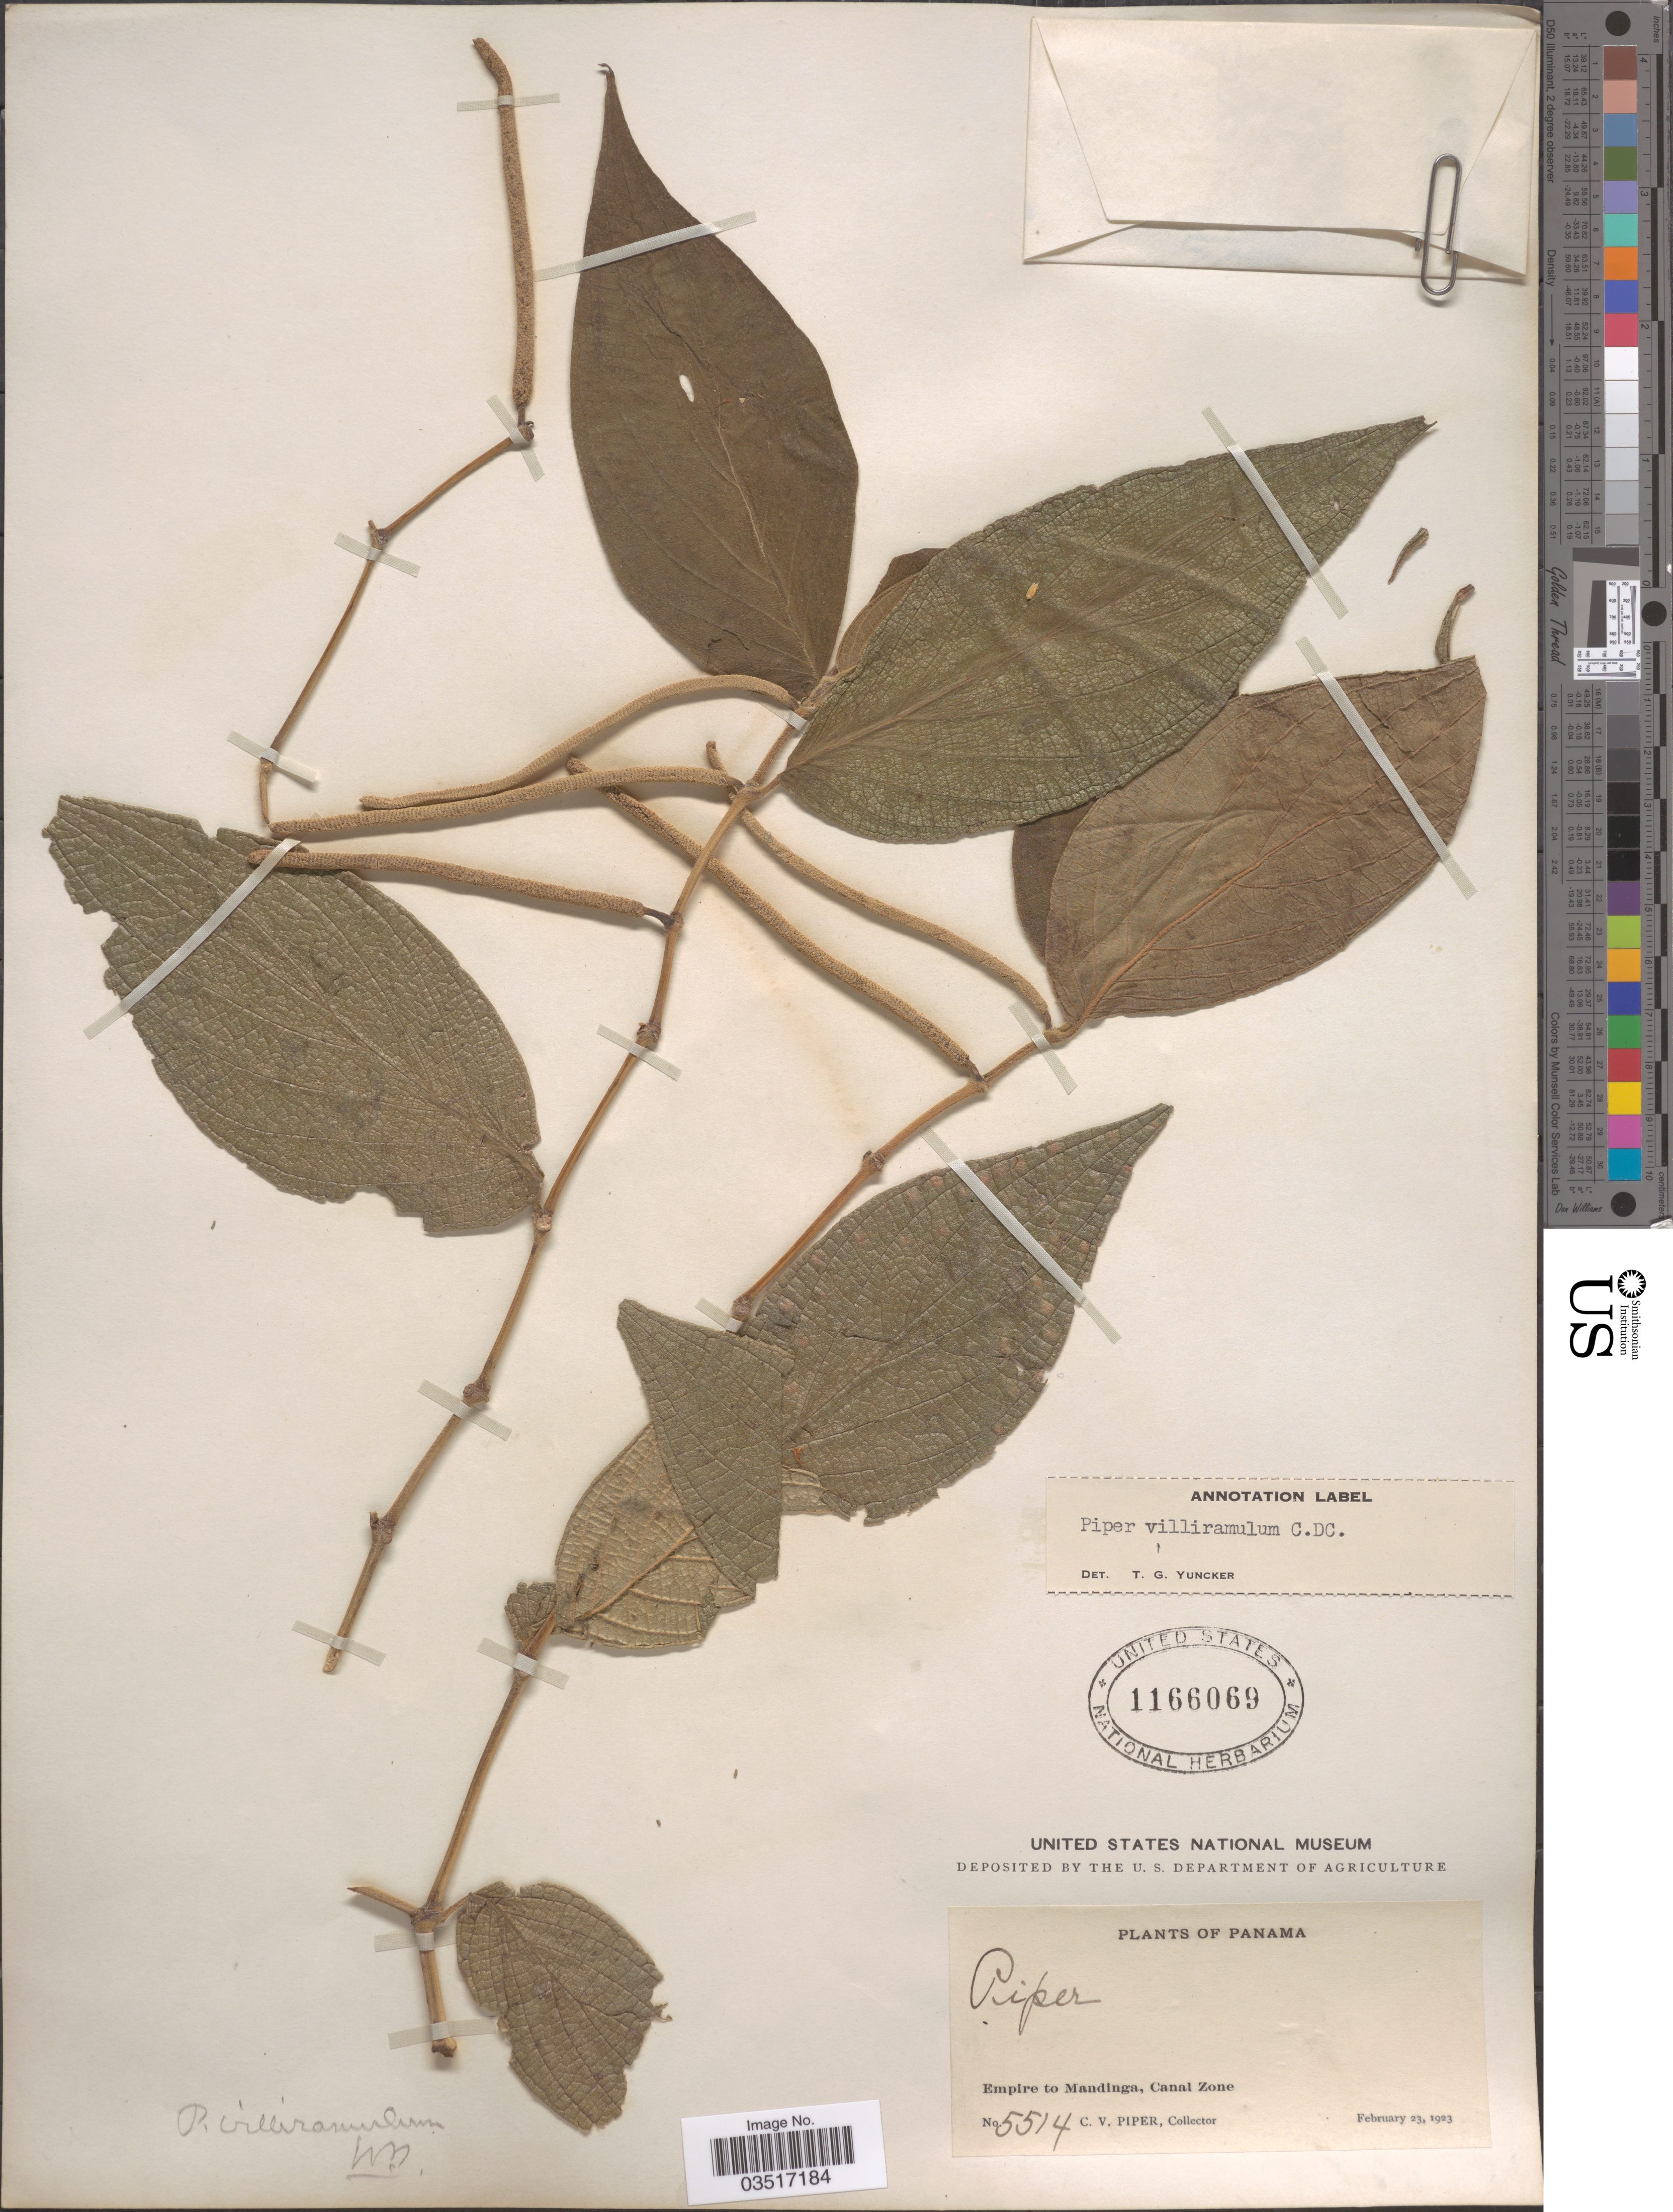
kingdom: Plantae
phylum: Tracheophyta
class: Magnoliopsida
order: Piperales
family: Piperaceae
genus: Piper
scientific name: Piper villiramulum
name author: C. DC.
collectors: C. V. Piper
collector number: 5514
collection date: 1923-02-23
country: Panama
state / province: Colón / Panamá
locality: Empire to Mandinga, Canal Zone.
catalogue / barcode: US 1166069